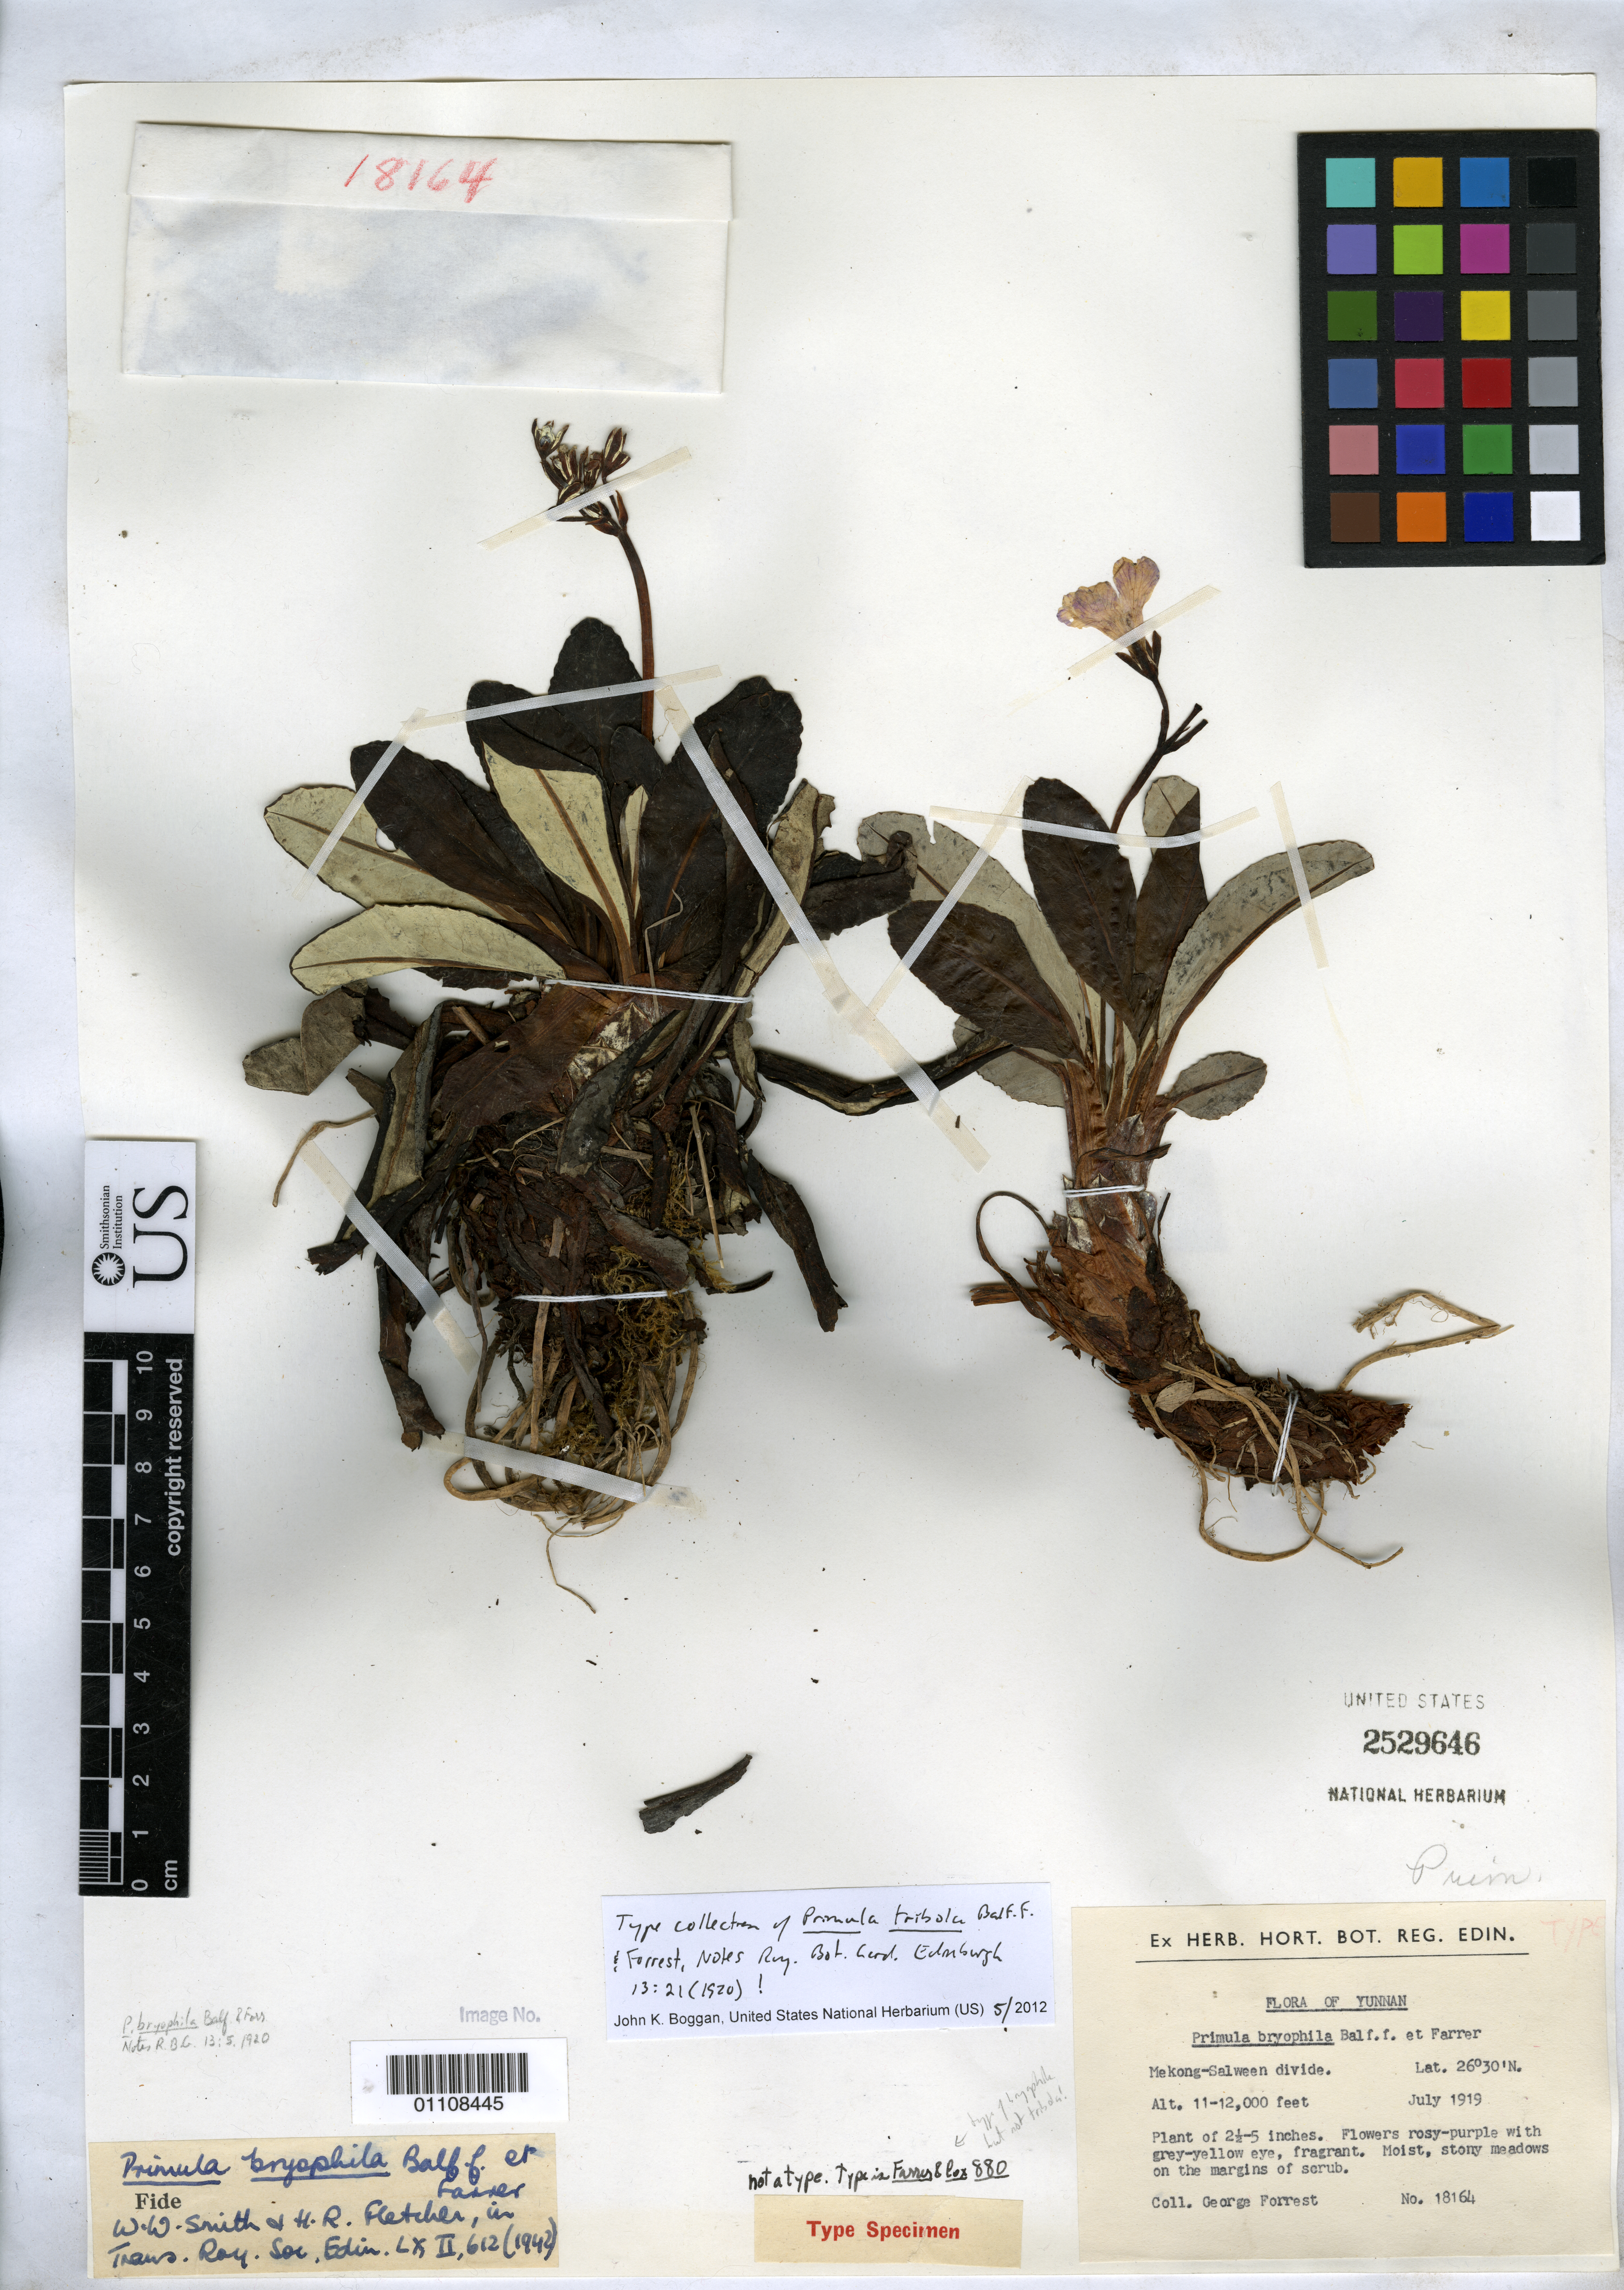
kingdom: Plantae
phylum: Tracheophyta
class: Magnoliopsida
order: Ericales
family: Primulaceae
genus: Primula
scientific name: Primula tribola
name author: Balf. f. & Forrest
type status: Type Collection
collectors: G. Forrest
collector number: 18164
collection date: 1919-07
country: China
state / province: Yunnan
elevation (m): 3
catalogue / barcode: US 2529646